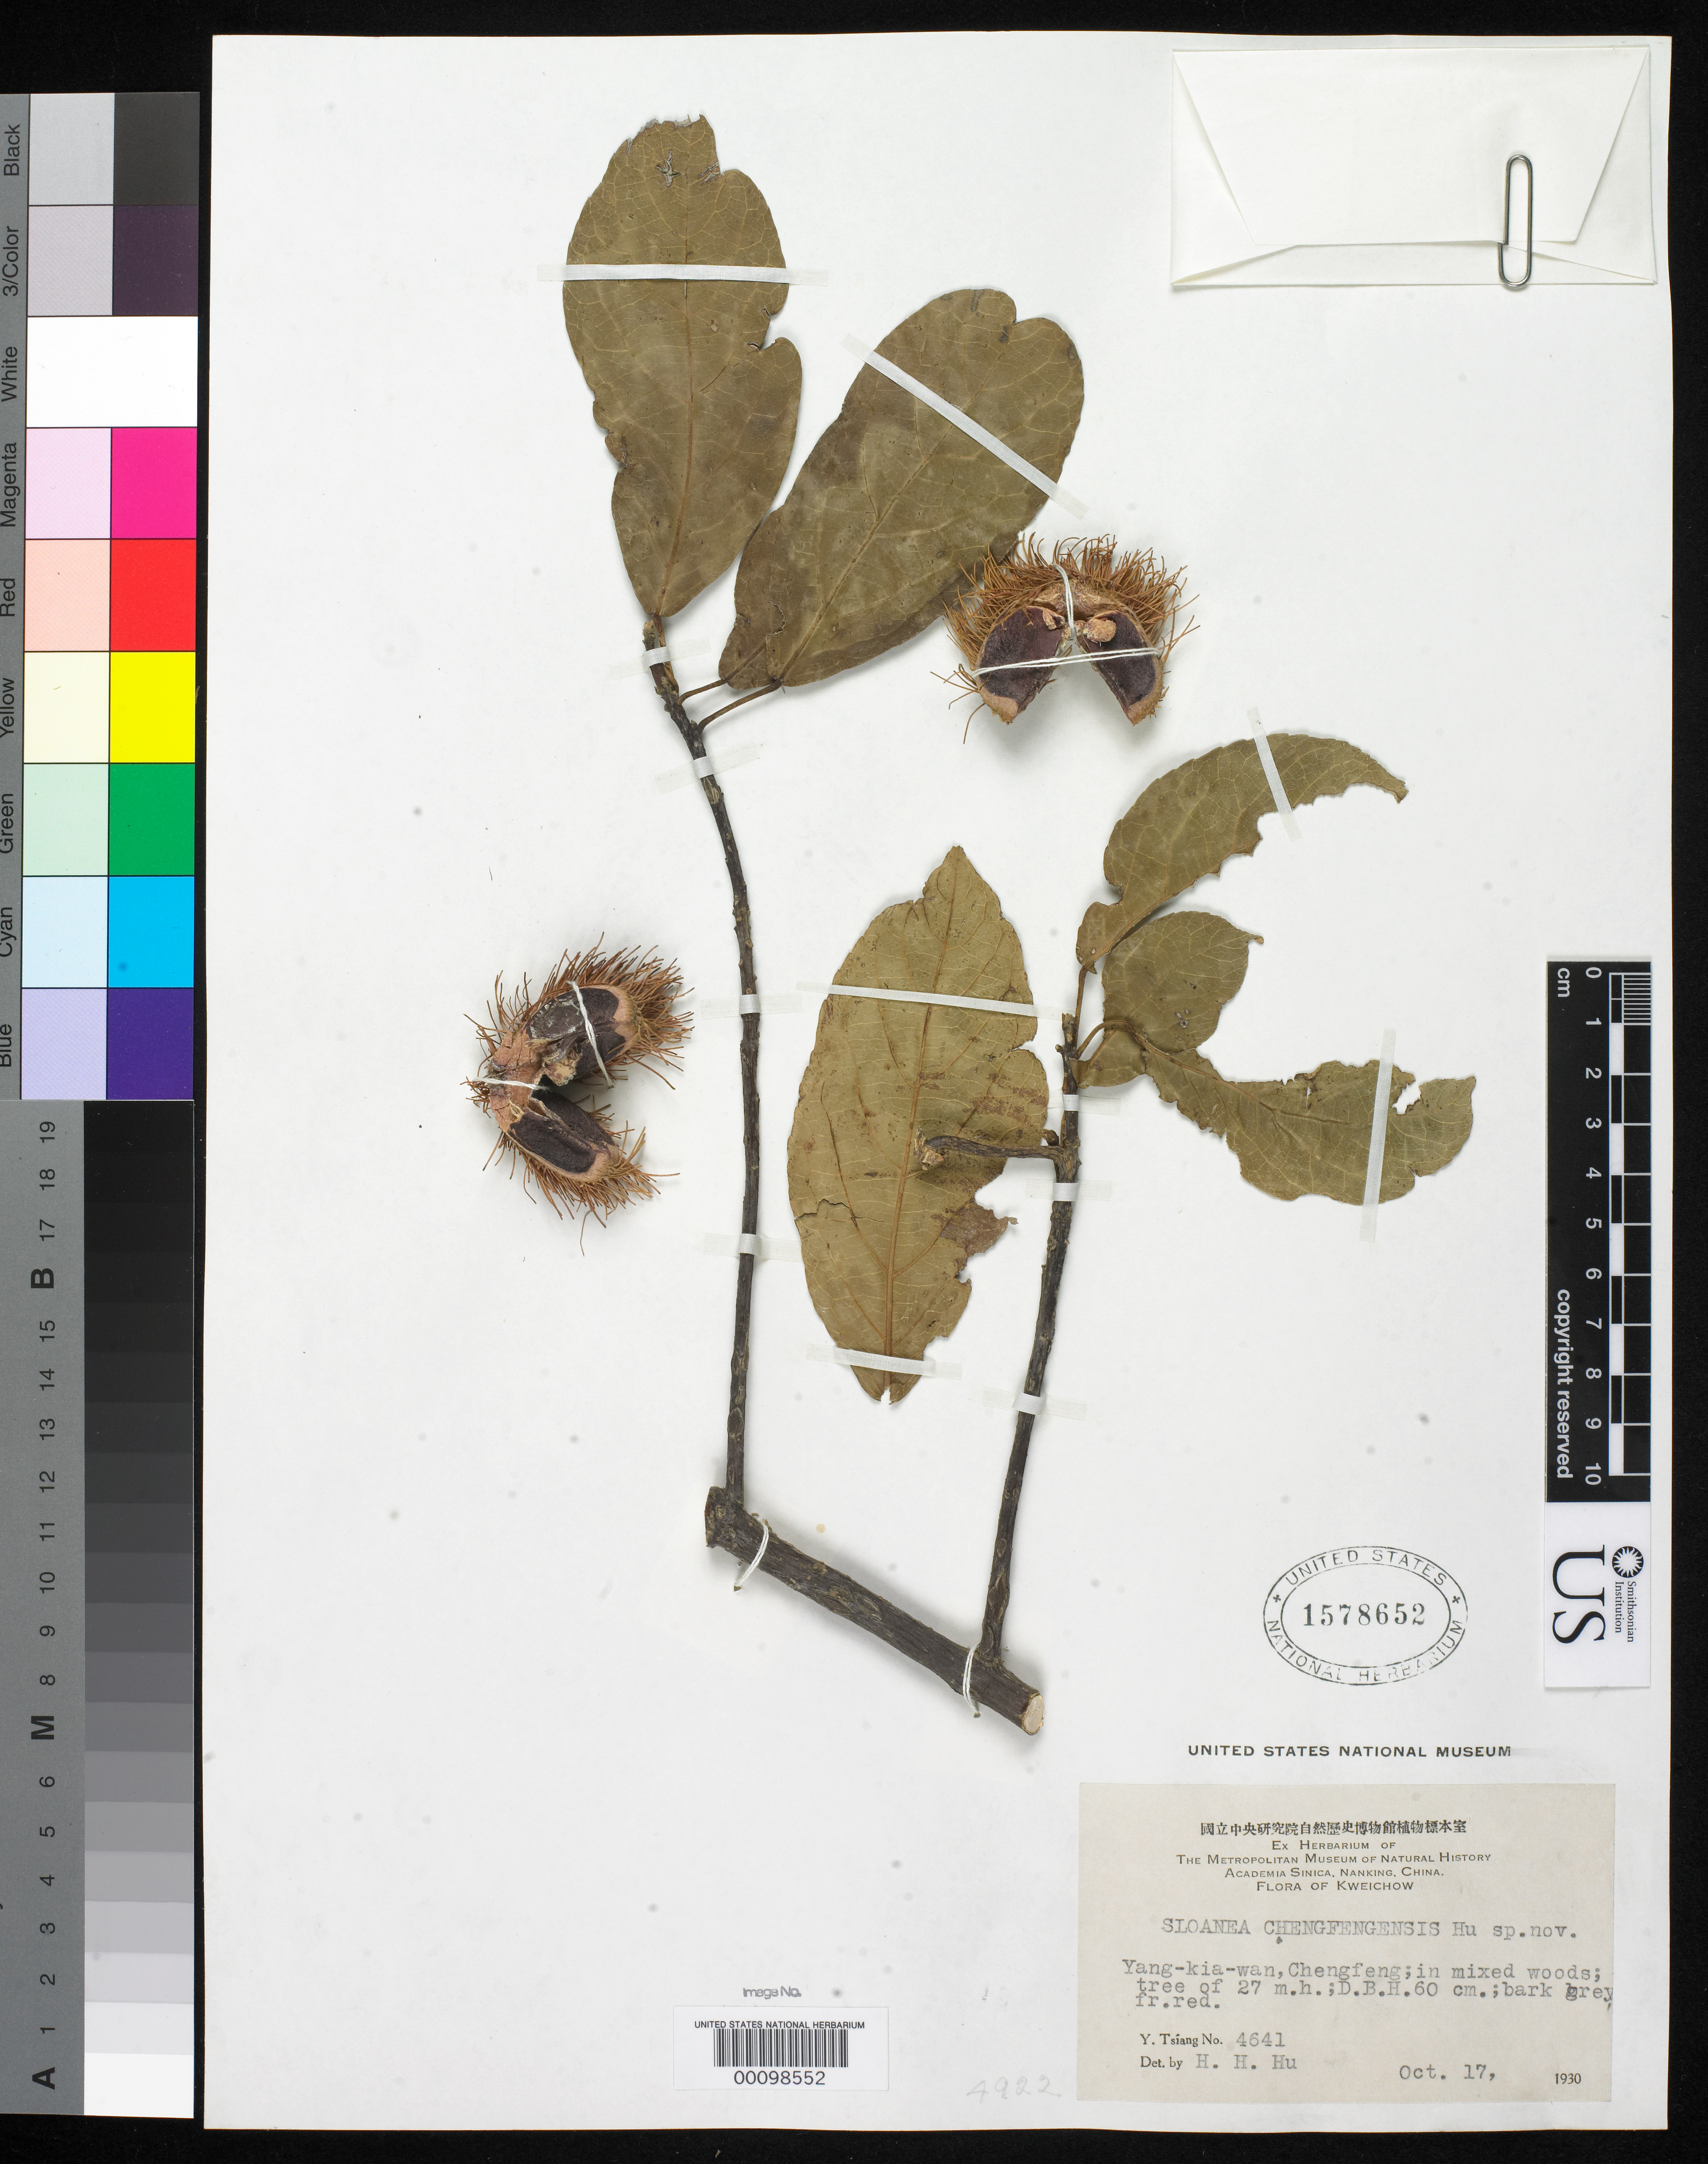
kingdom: Plantae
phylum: Tracheophyta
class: Magnoliopsida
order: Oxalidales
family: Elaeocarpaceae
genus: Sloanea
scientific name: Sloanea chengfengensis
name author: Hu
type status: Type Collection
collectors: Y. Tsiang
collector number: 4614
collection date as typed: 17 Oct 1930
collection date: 1930-10-17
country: China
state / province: Guizhou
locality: Yang-kia-wan, Chengfeng.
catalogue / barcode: US 1578652